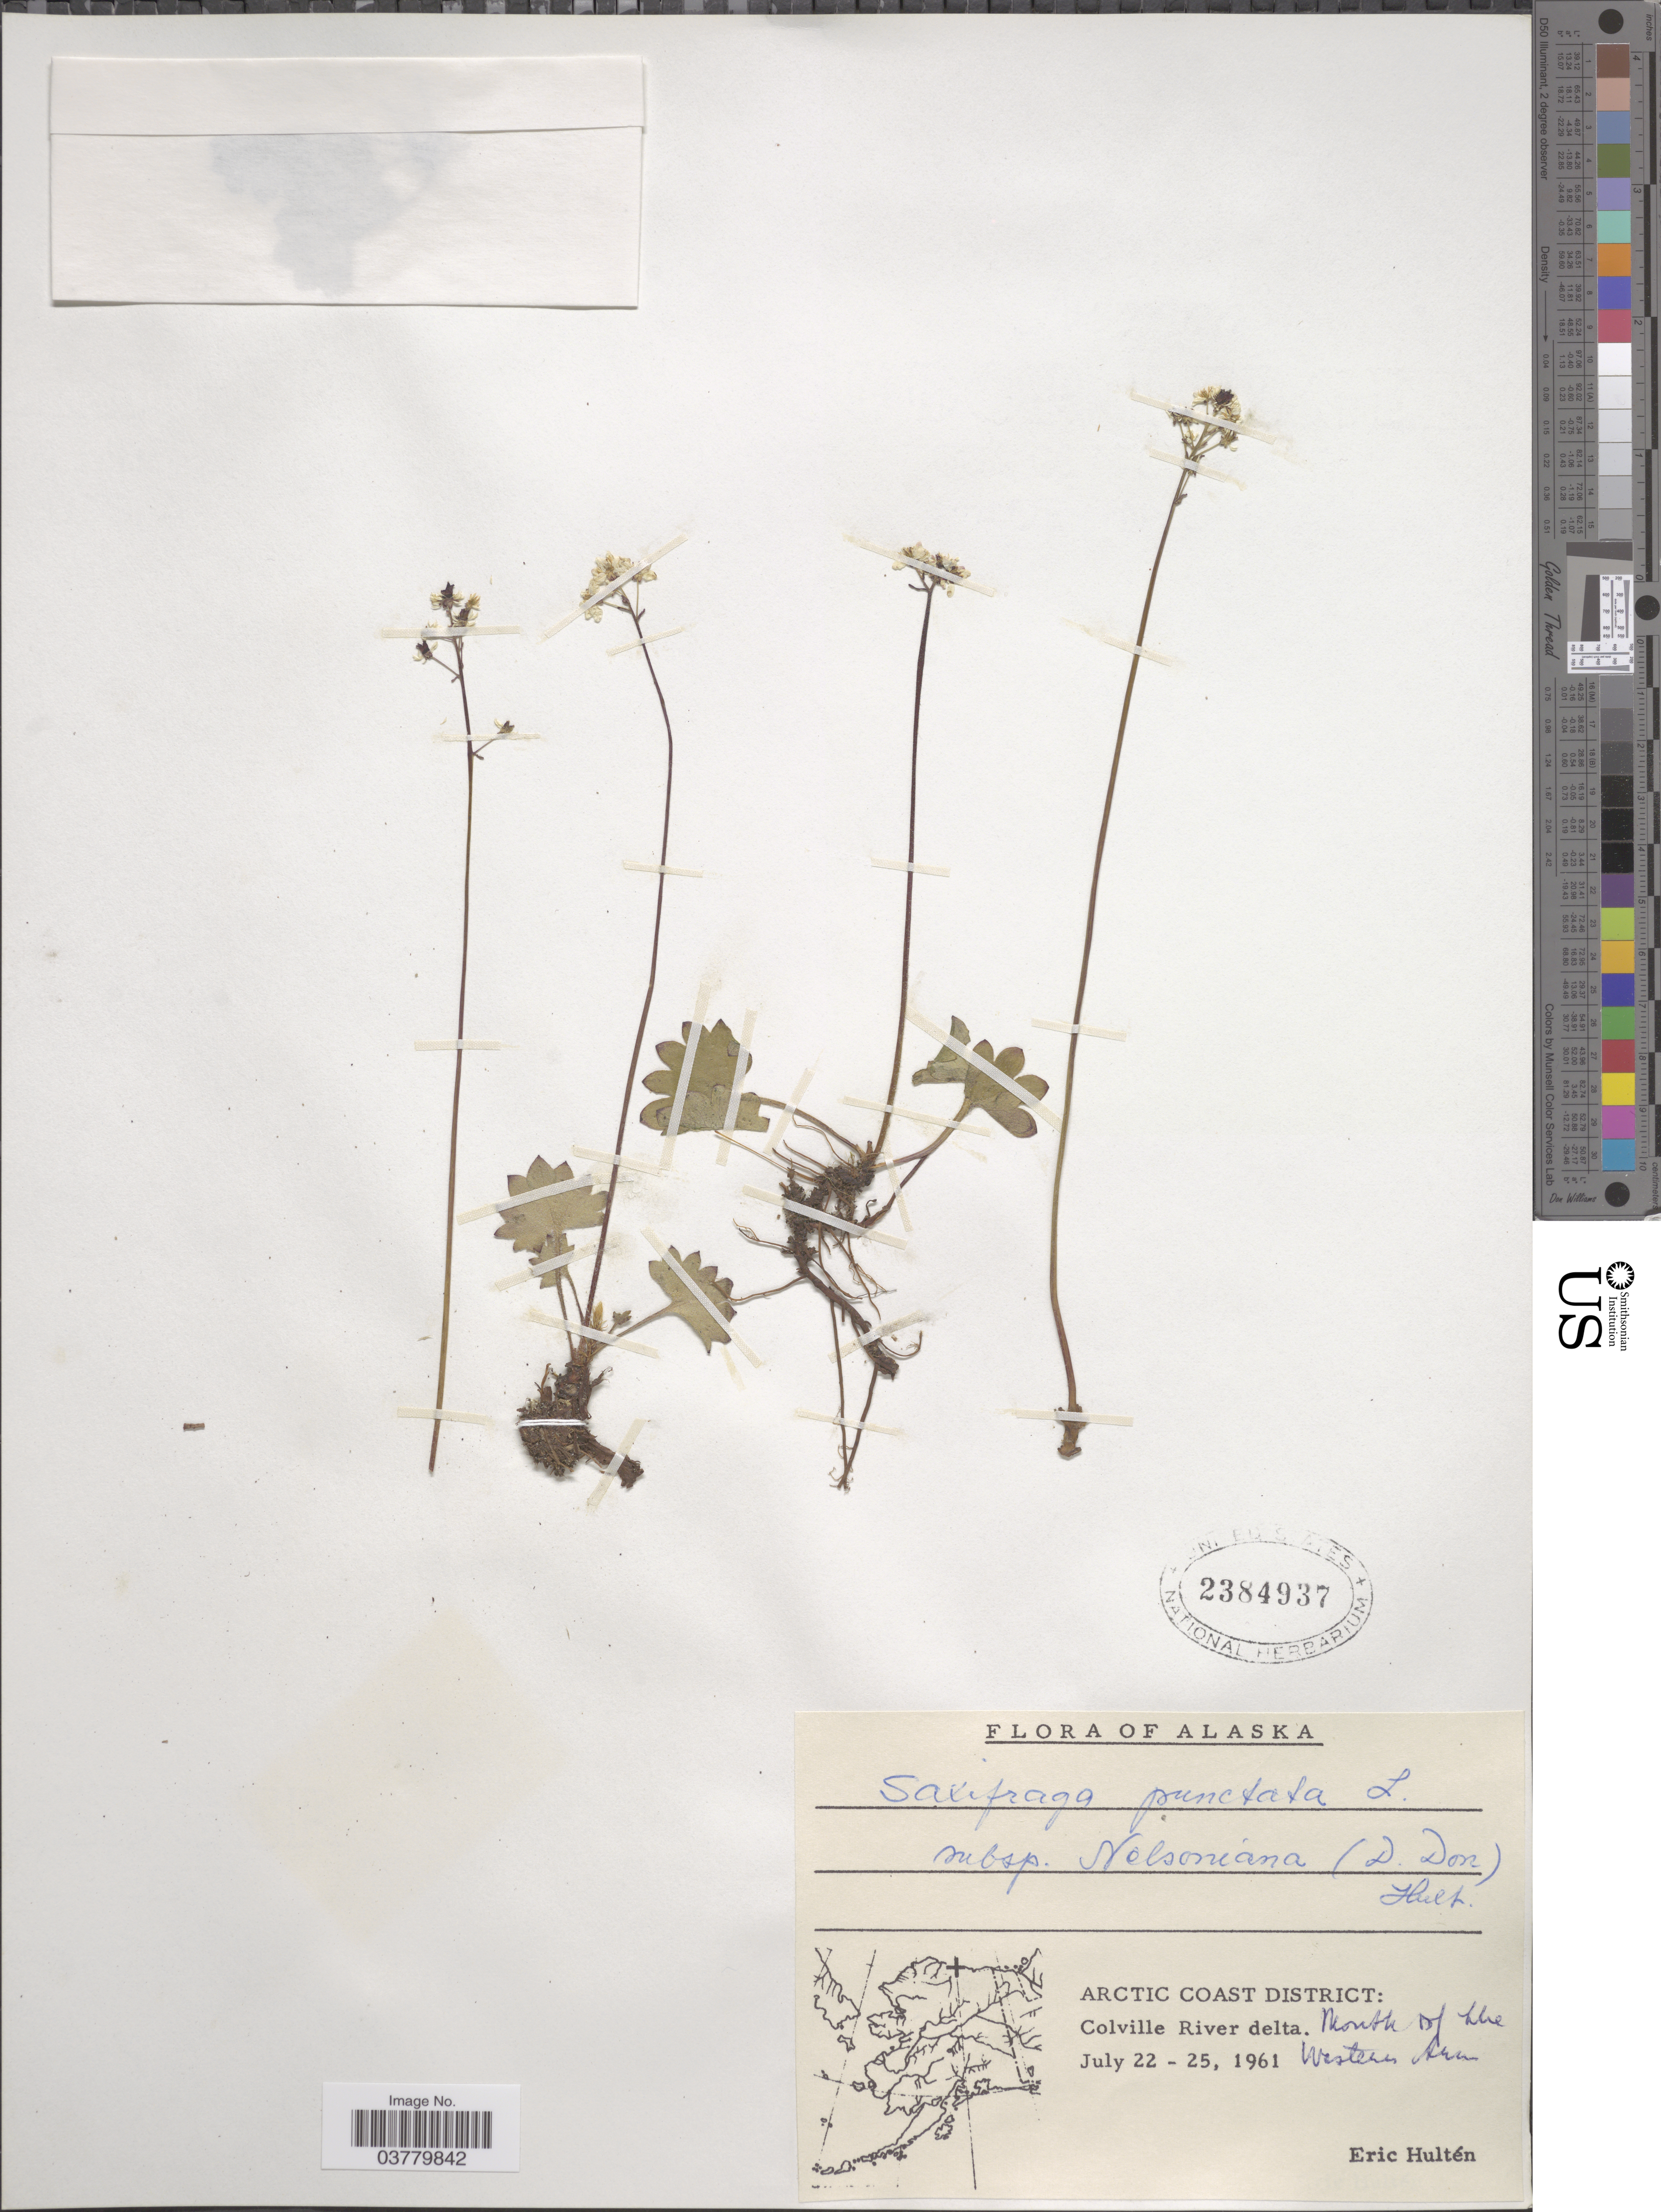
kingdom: Plantae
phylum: Tracheophyta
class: Magnoliopsida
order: Saxifragales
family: Saxifragaceae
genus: Micranthes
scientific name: Micranthes nelsoniana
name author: (D. Don) Small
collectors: E. G. Hultén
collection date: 1961-07-22/1961-07-25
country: United States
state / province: Alaska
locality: Arctic Coast District: Colville River delta. Mouth of the Western !.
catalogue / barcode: US 2384937